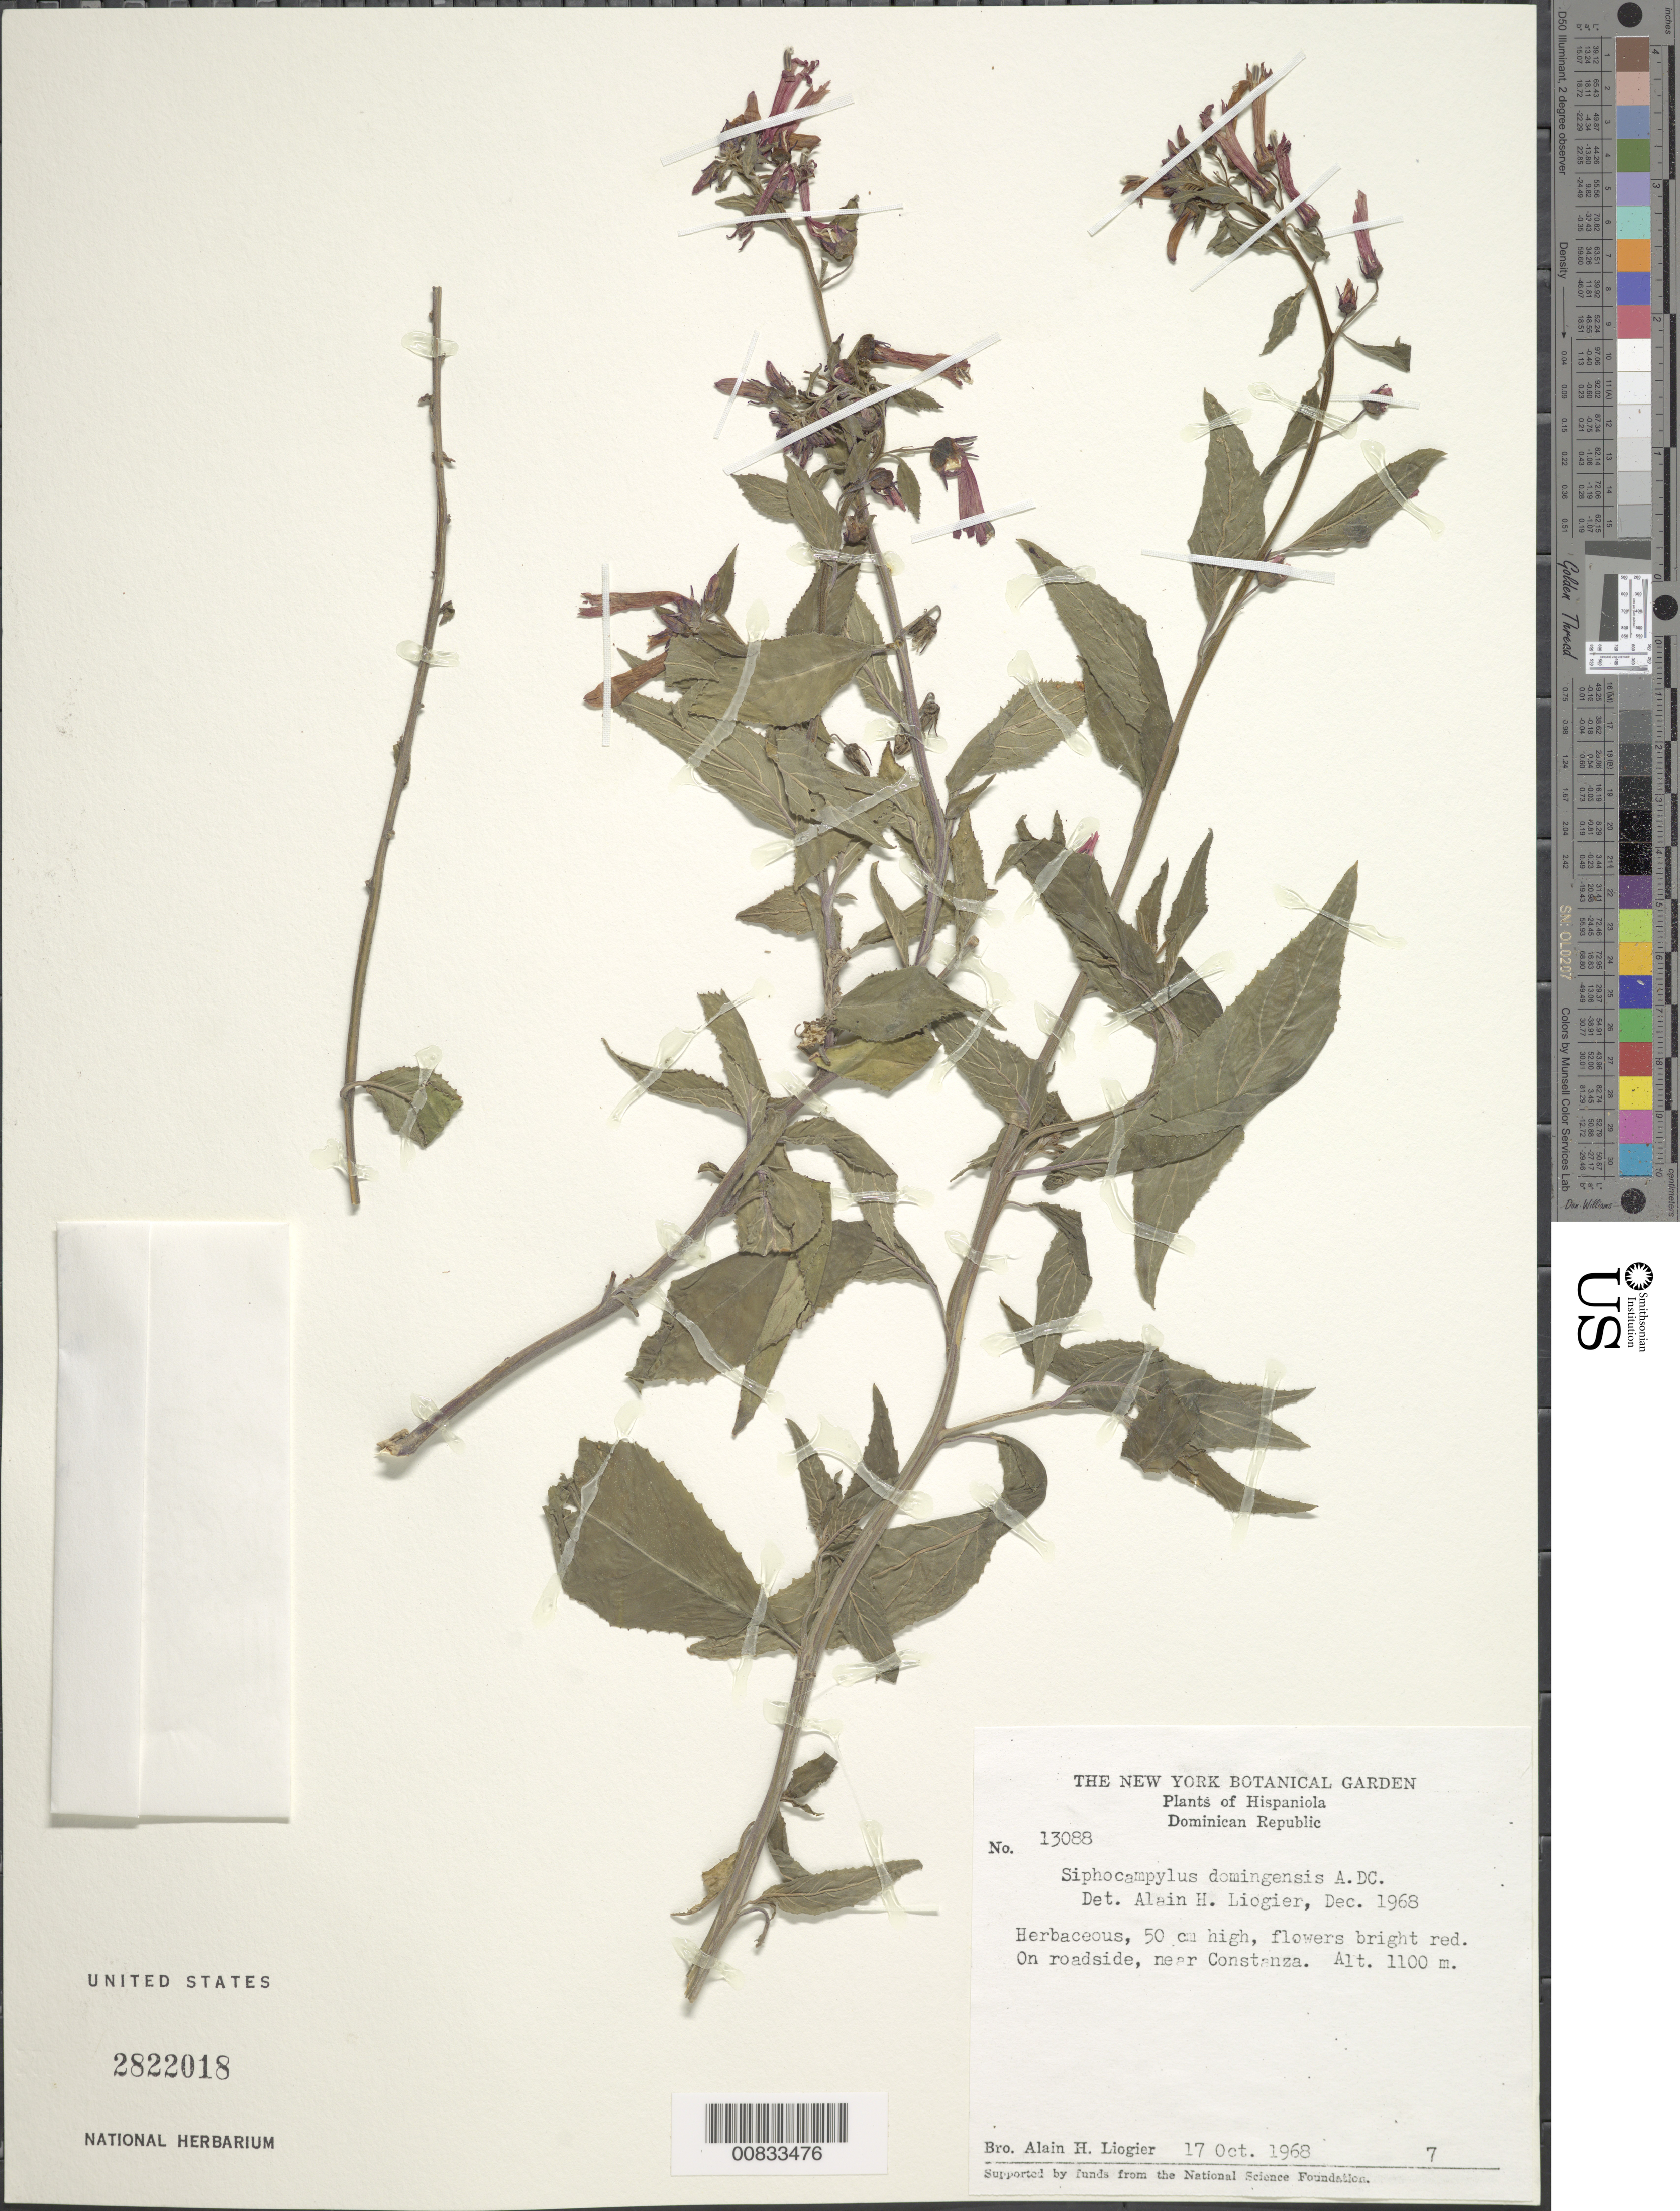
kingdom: Plantae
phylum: Tracheophyta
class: Magnoliopsida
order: Asterales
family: Campanulaceae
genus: Siphocampylus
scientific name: Siphocampylus domingensis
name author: A. DC.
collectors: A. H. Liogier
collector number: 13088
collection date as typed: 17 Oct 1968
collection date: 1968-10-17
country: Dominican Republic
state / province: La Vega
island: Hispaniola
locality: Near Constanza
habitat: On roadside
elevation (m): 1100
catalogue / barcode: US 2822018